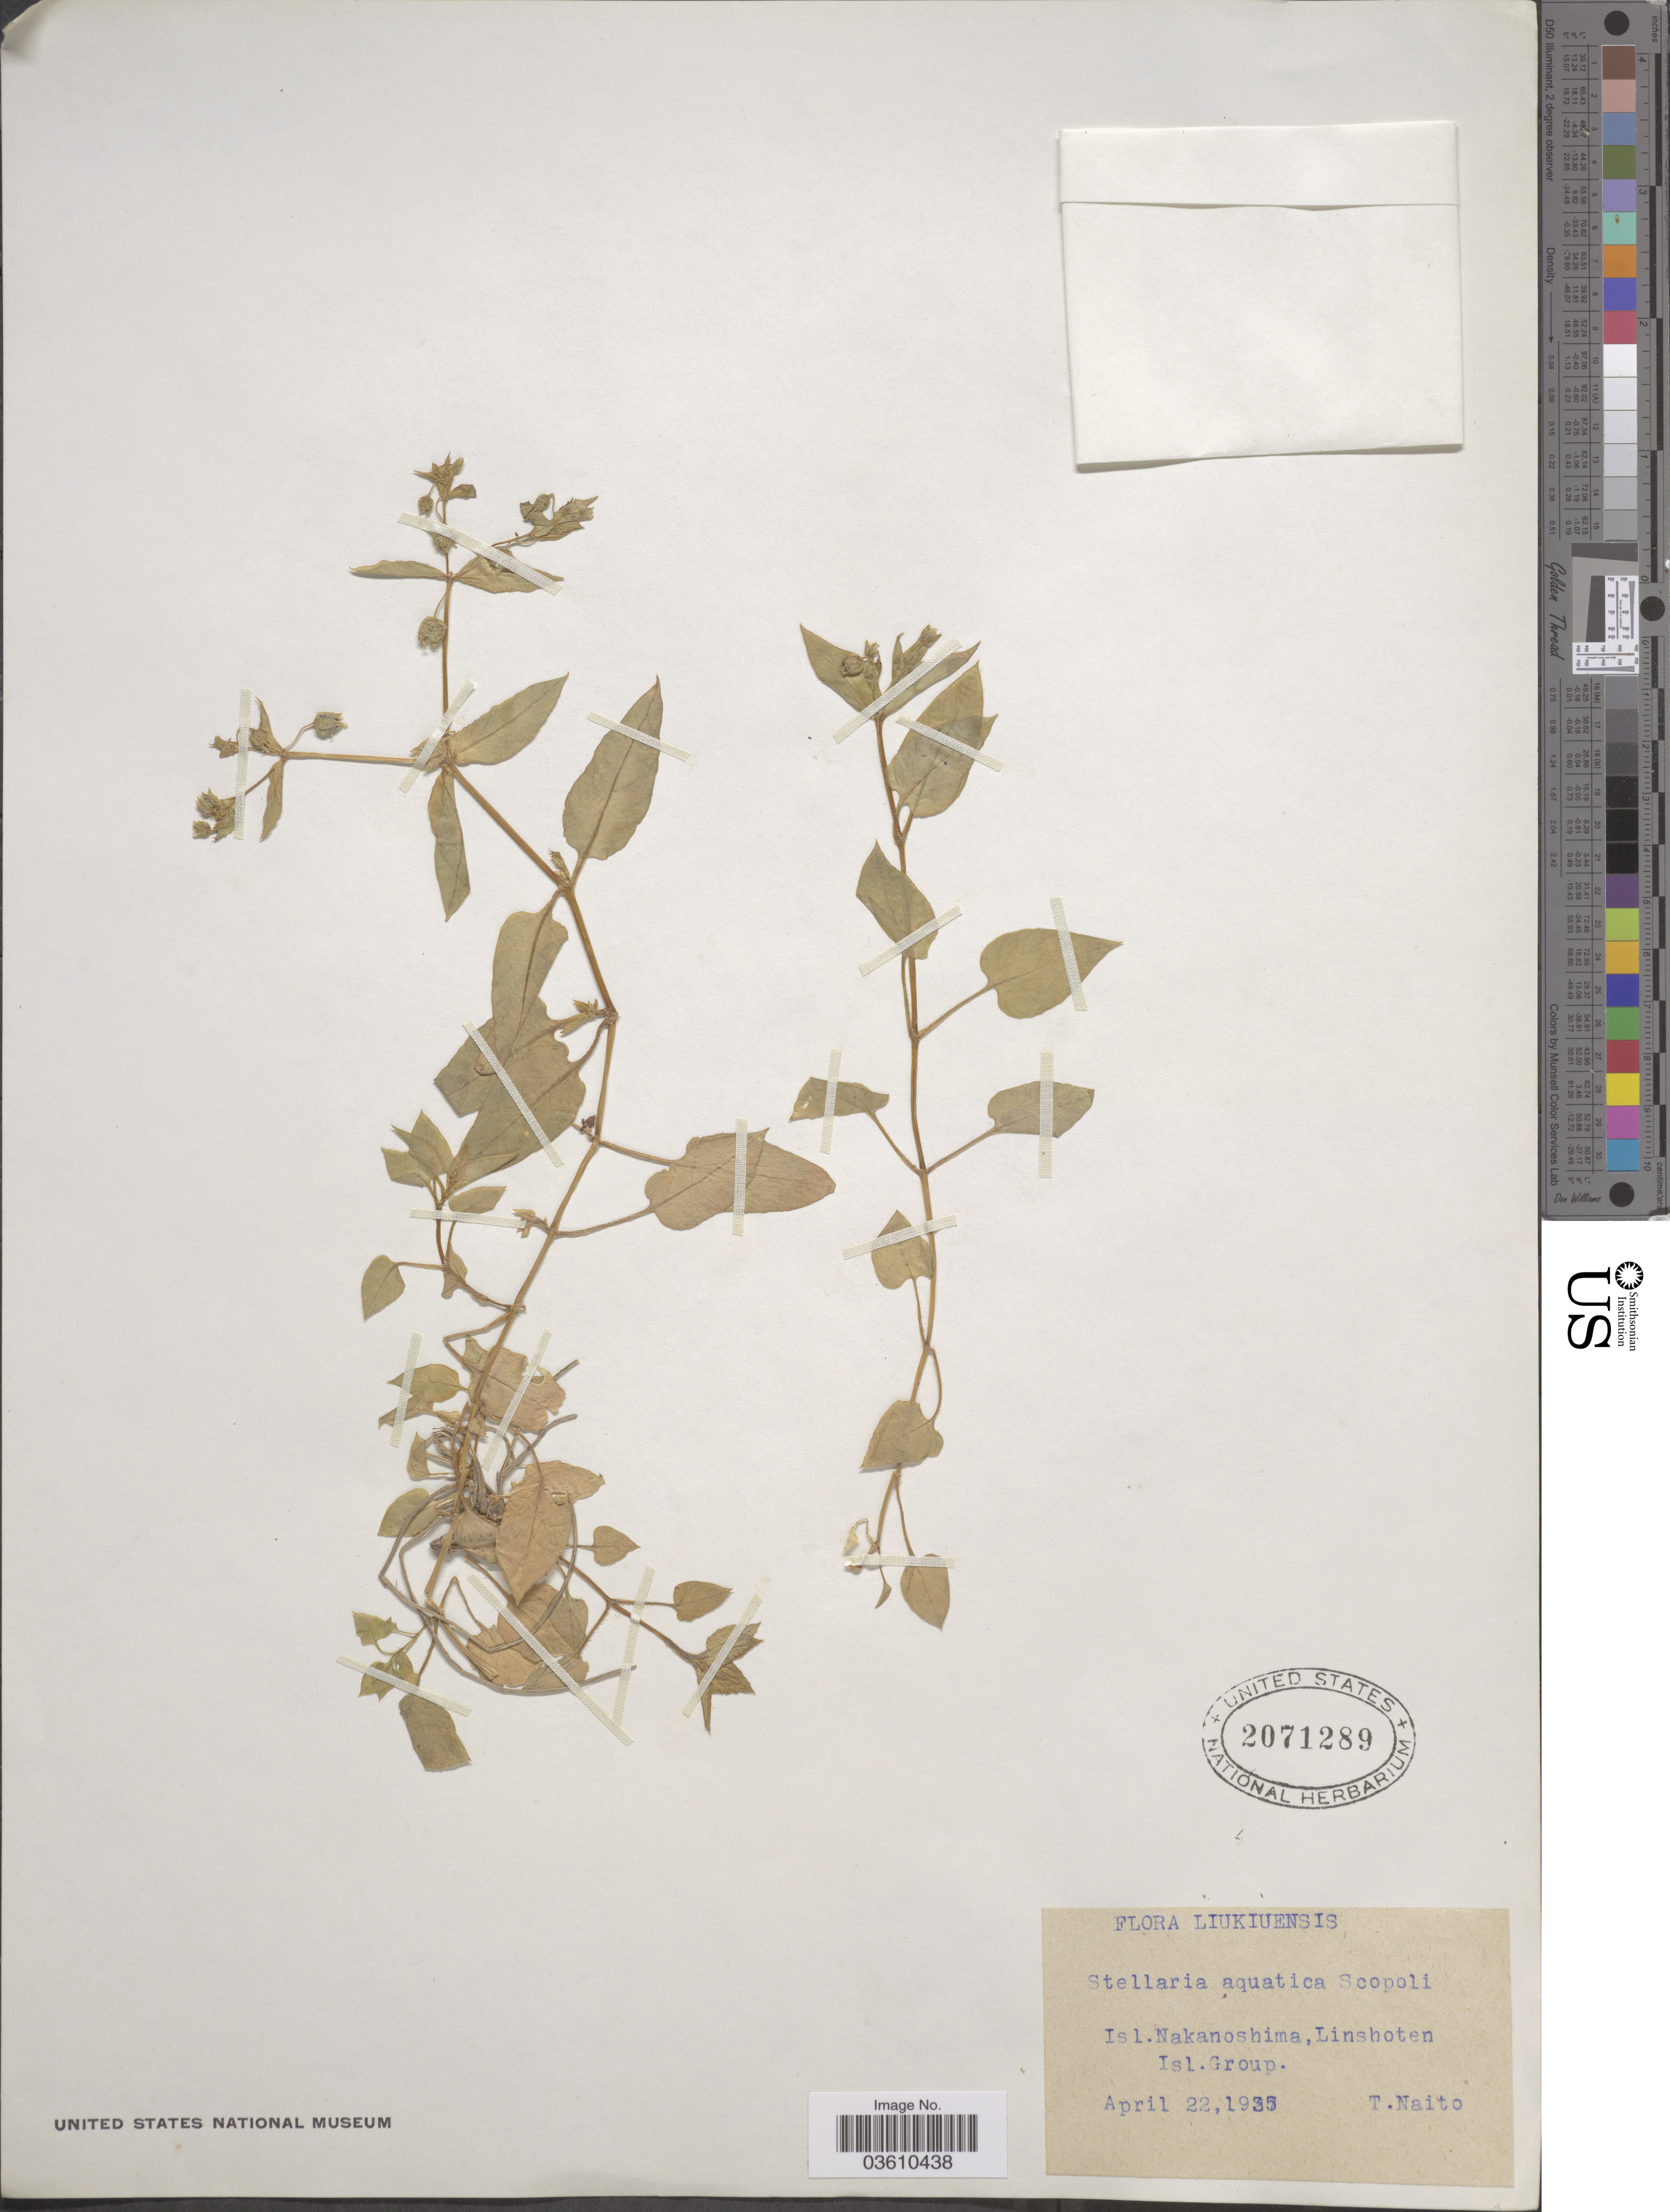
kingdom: Plantae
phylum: Tracheophyta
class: Magnoliopsida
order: Caryophyllales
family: Caryophyllaceae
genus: Stellaria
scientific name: Stellaria aquatica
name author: L.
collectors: T. Naito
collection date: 1935-04-22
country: Japan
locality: Liukiuenses. Isl. Nakanoshima, Linshoten Isl. Group.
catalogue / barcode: US 2071289